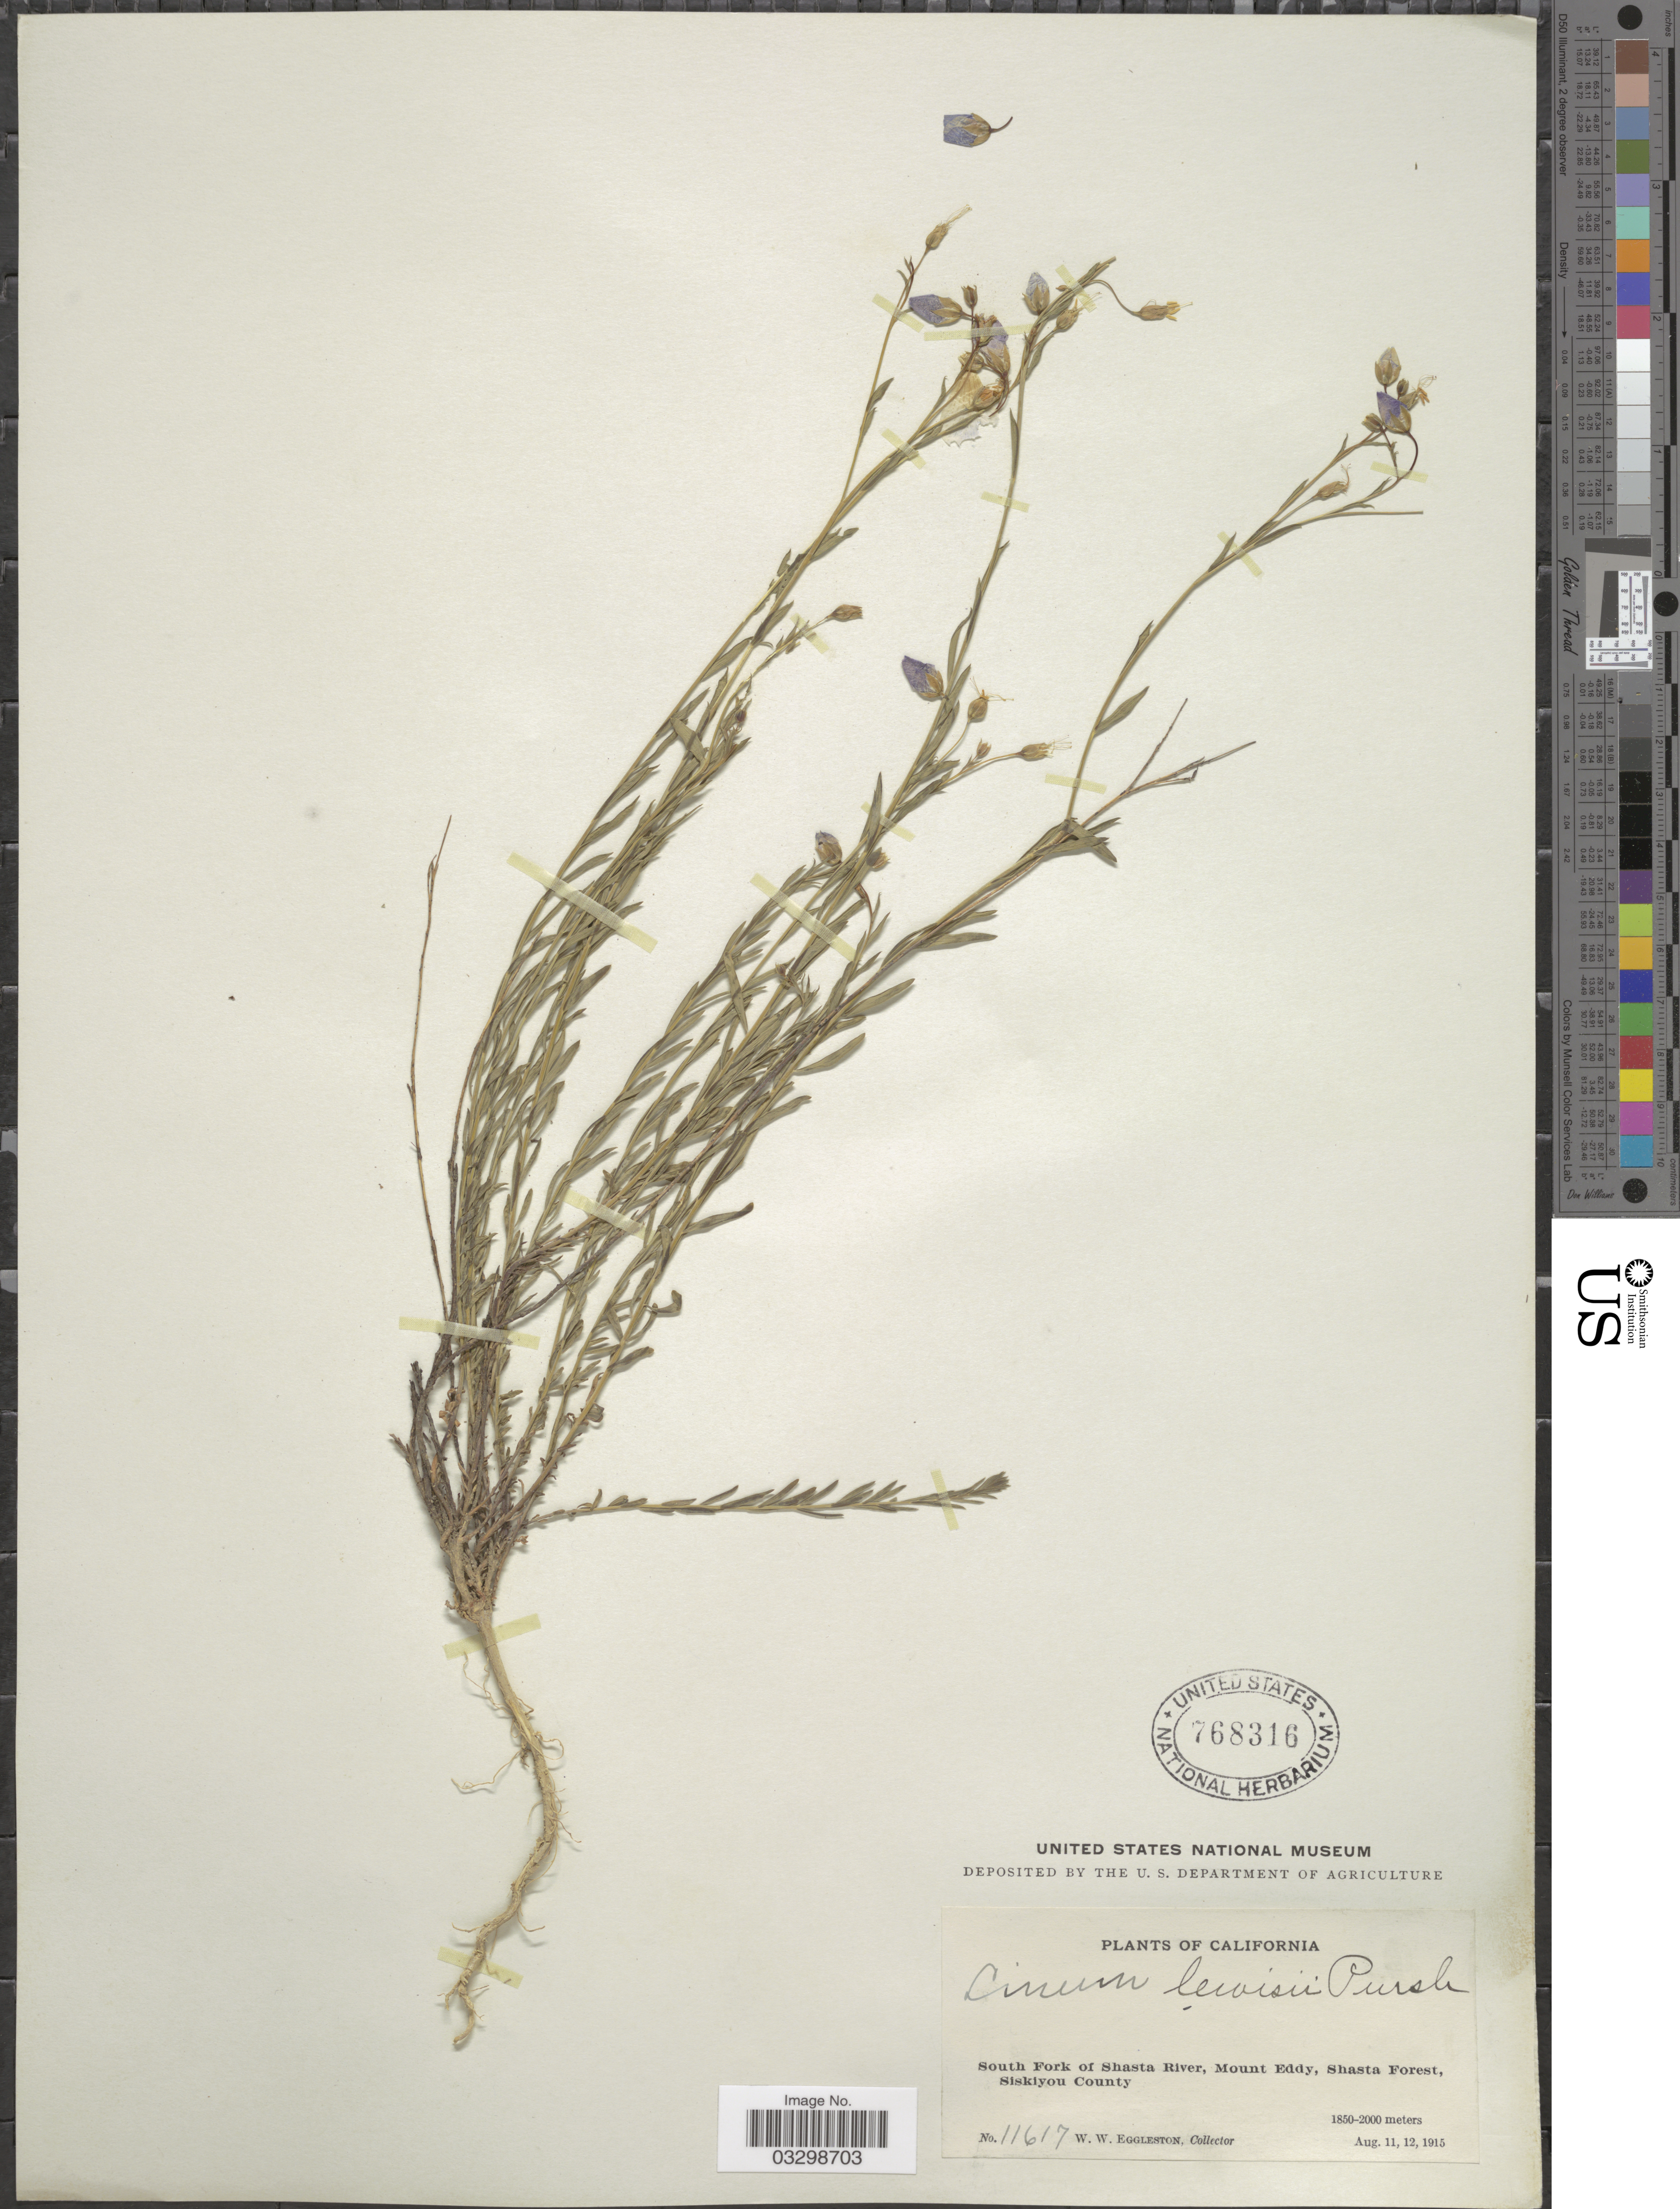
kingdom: Plantae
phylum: Tracheophyta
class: Magnoliopsida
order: Malpighiales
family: Linaceae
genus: Linum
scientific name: Linum lewisii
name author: Pursh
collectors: W. W. Eggleston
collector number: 11617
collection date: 1915-08-11/1915-08-12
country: United States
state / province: California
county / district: Siskiyou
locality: South Fork of Shasta River, Mount Eddy, Shasta Forest, Siskiyou County.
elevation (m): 1850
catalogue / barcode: US 768316